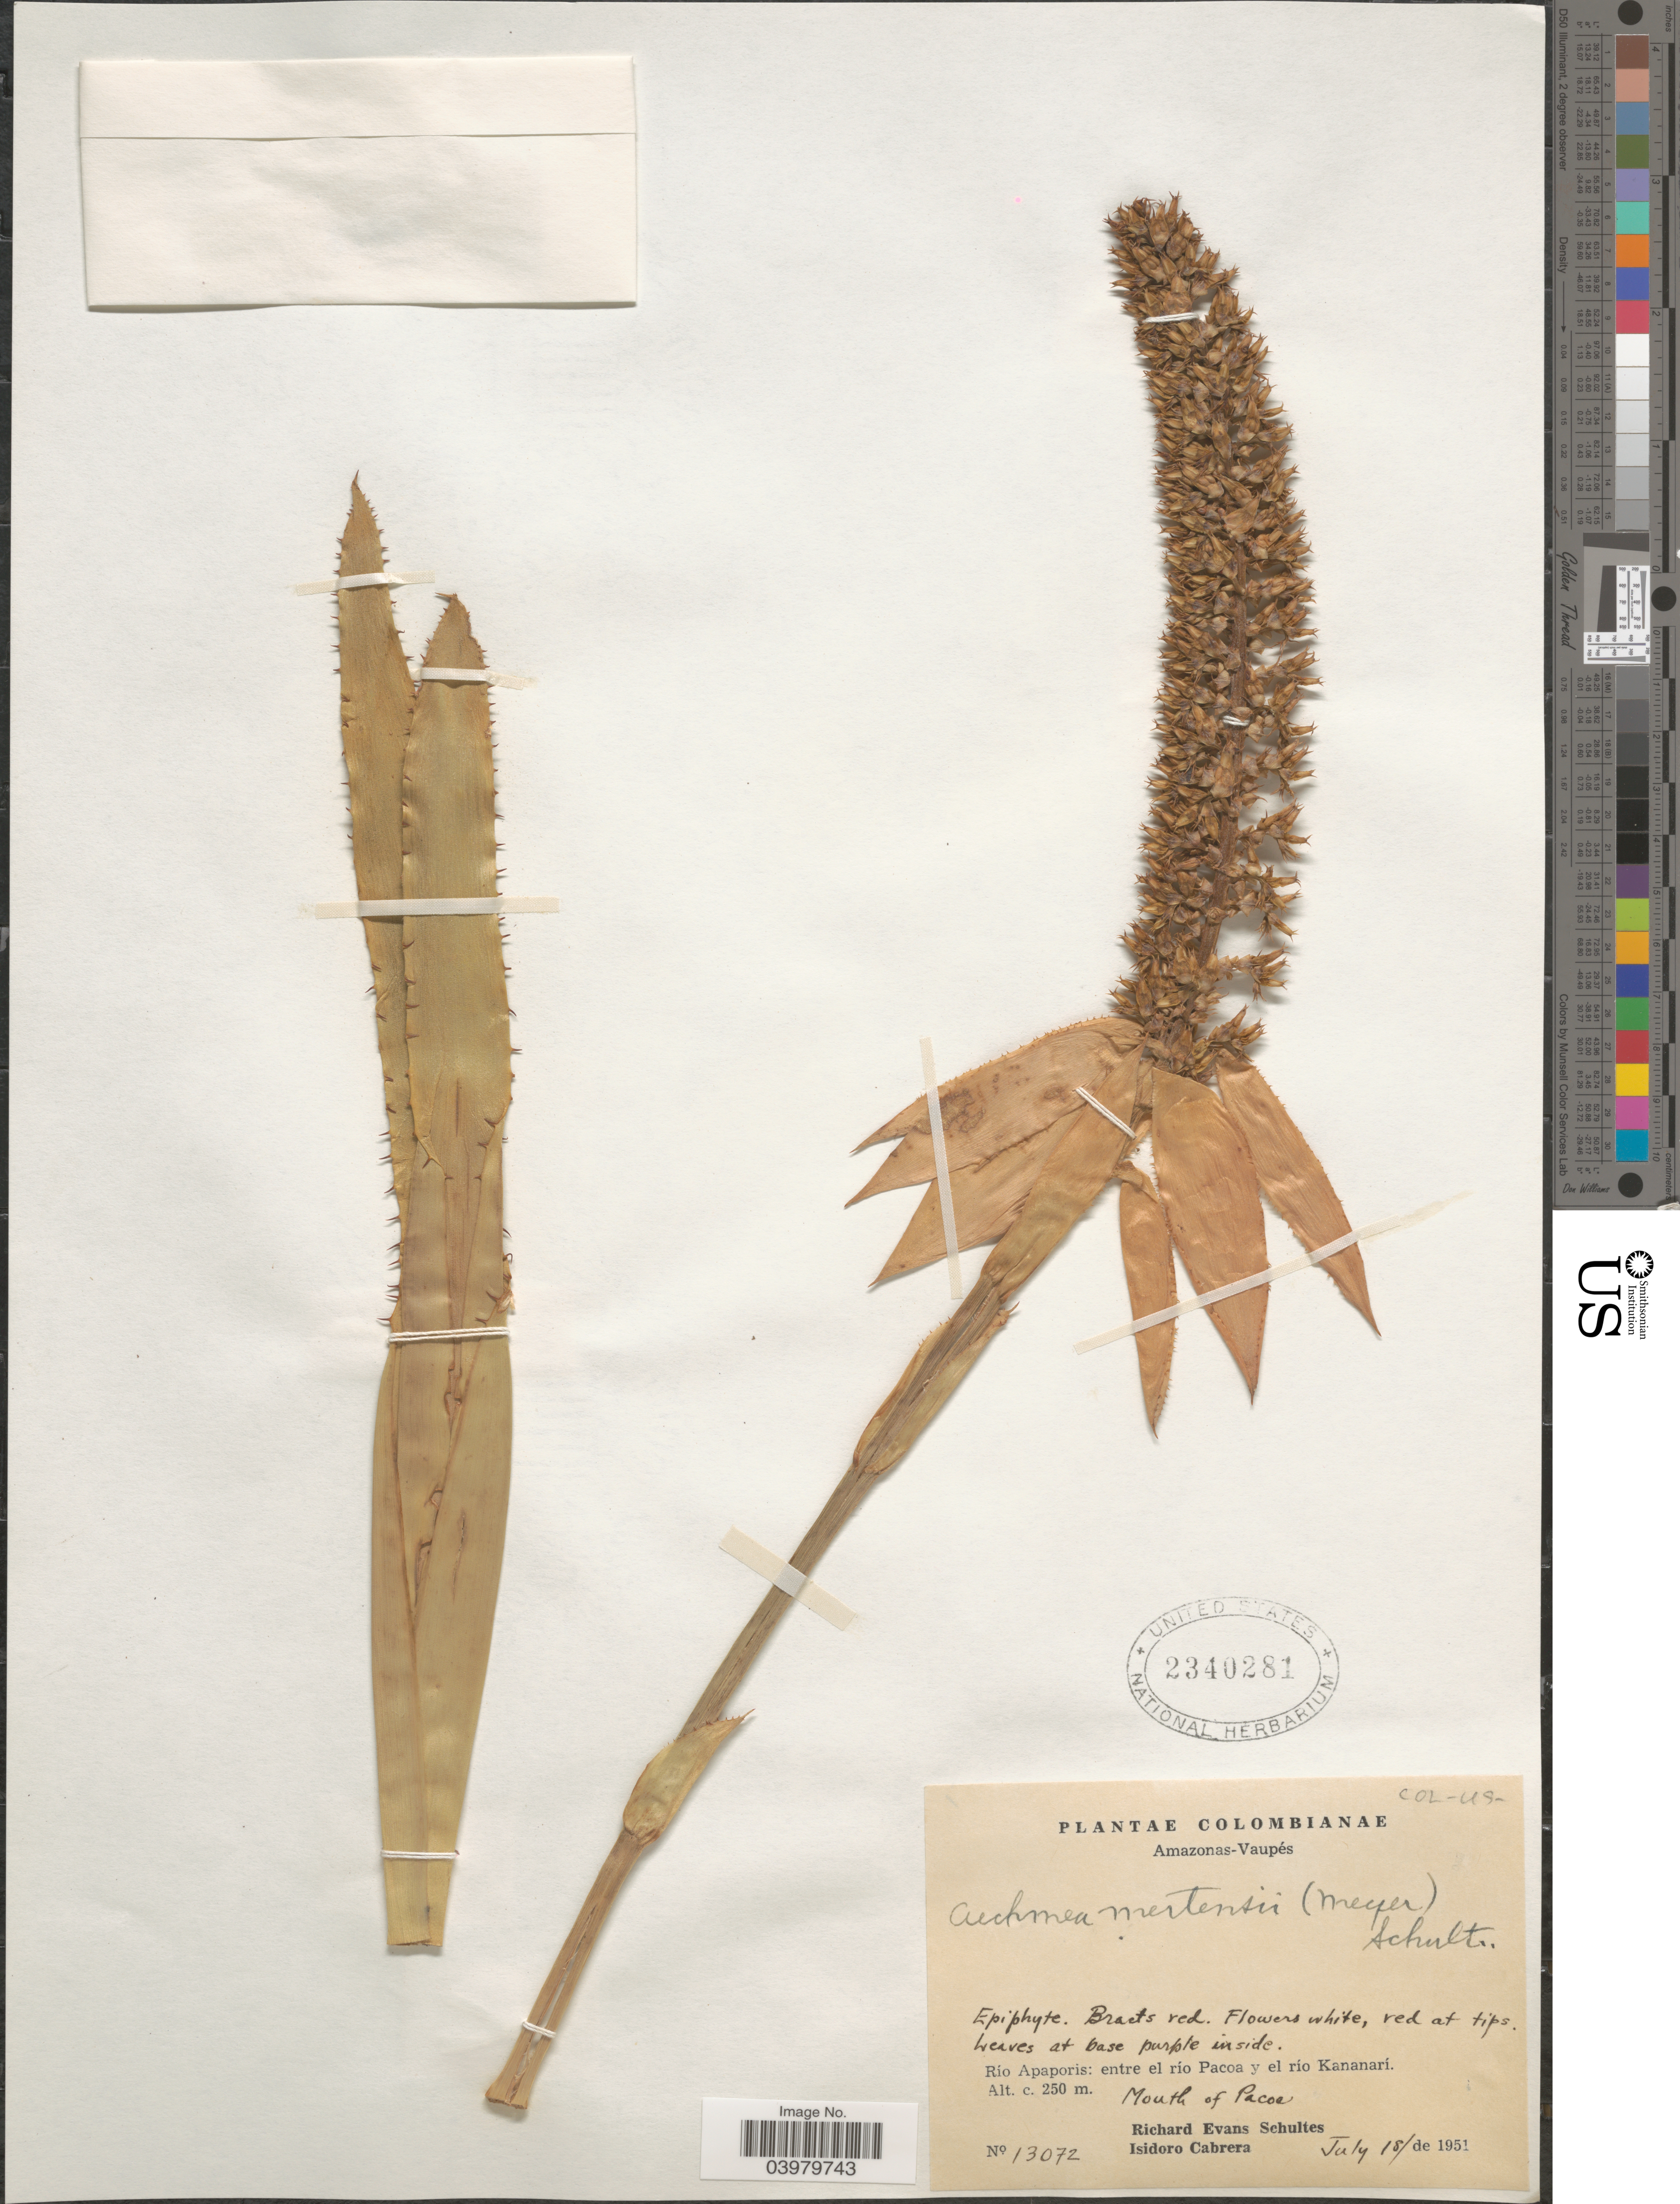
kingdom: Plantae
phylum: Tracheophyta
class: Liliopsida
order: Poales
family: Bromeliaceae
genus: Aechmea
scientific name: Aechmea mertensii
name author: (G. Mey.) Schult. & Schult. f.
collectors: R. E. Schultes & I. Cabrera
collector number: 13072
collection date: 1951-07-15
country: Colombia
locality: Amazonas-Vaupés. Río Apaporis: entre el río Pacoa y el río Kananarí. Mouth of Pacos.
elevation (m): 250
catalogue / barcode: US 2340281